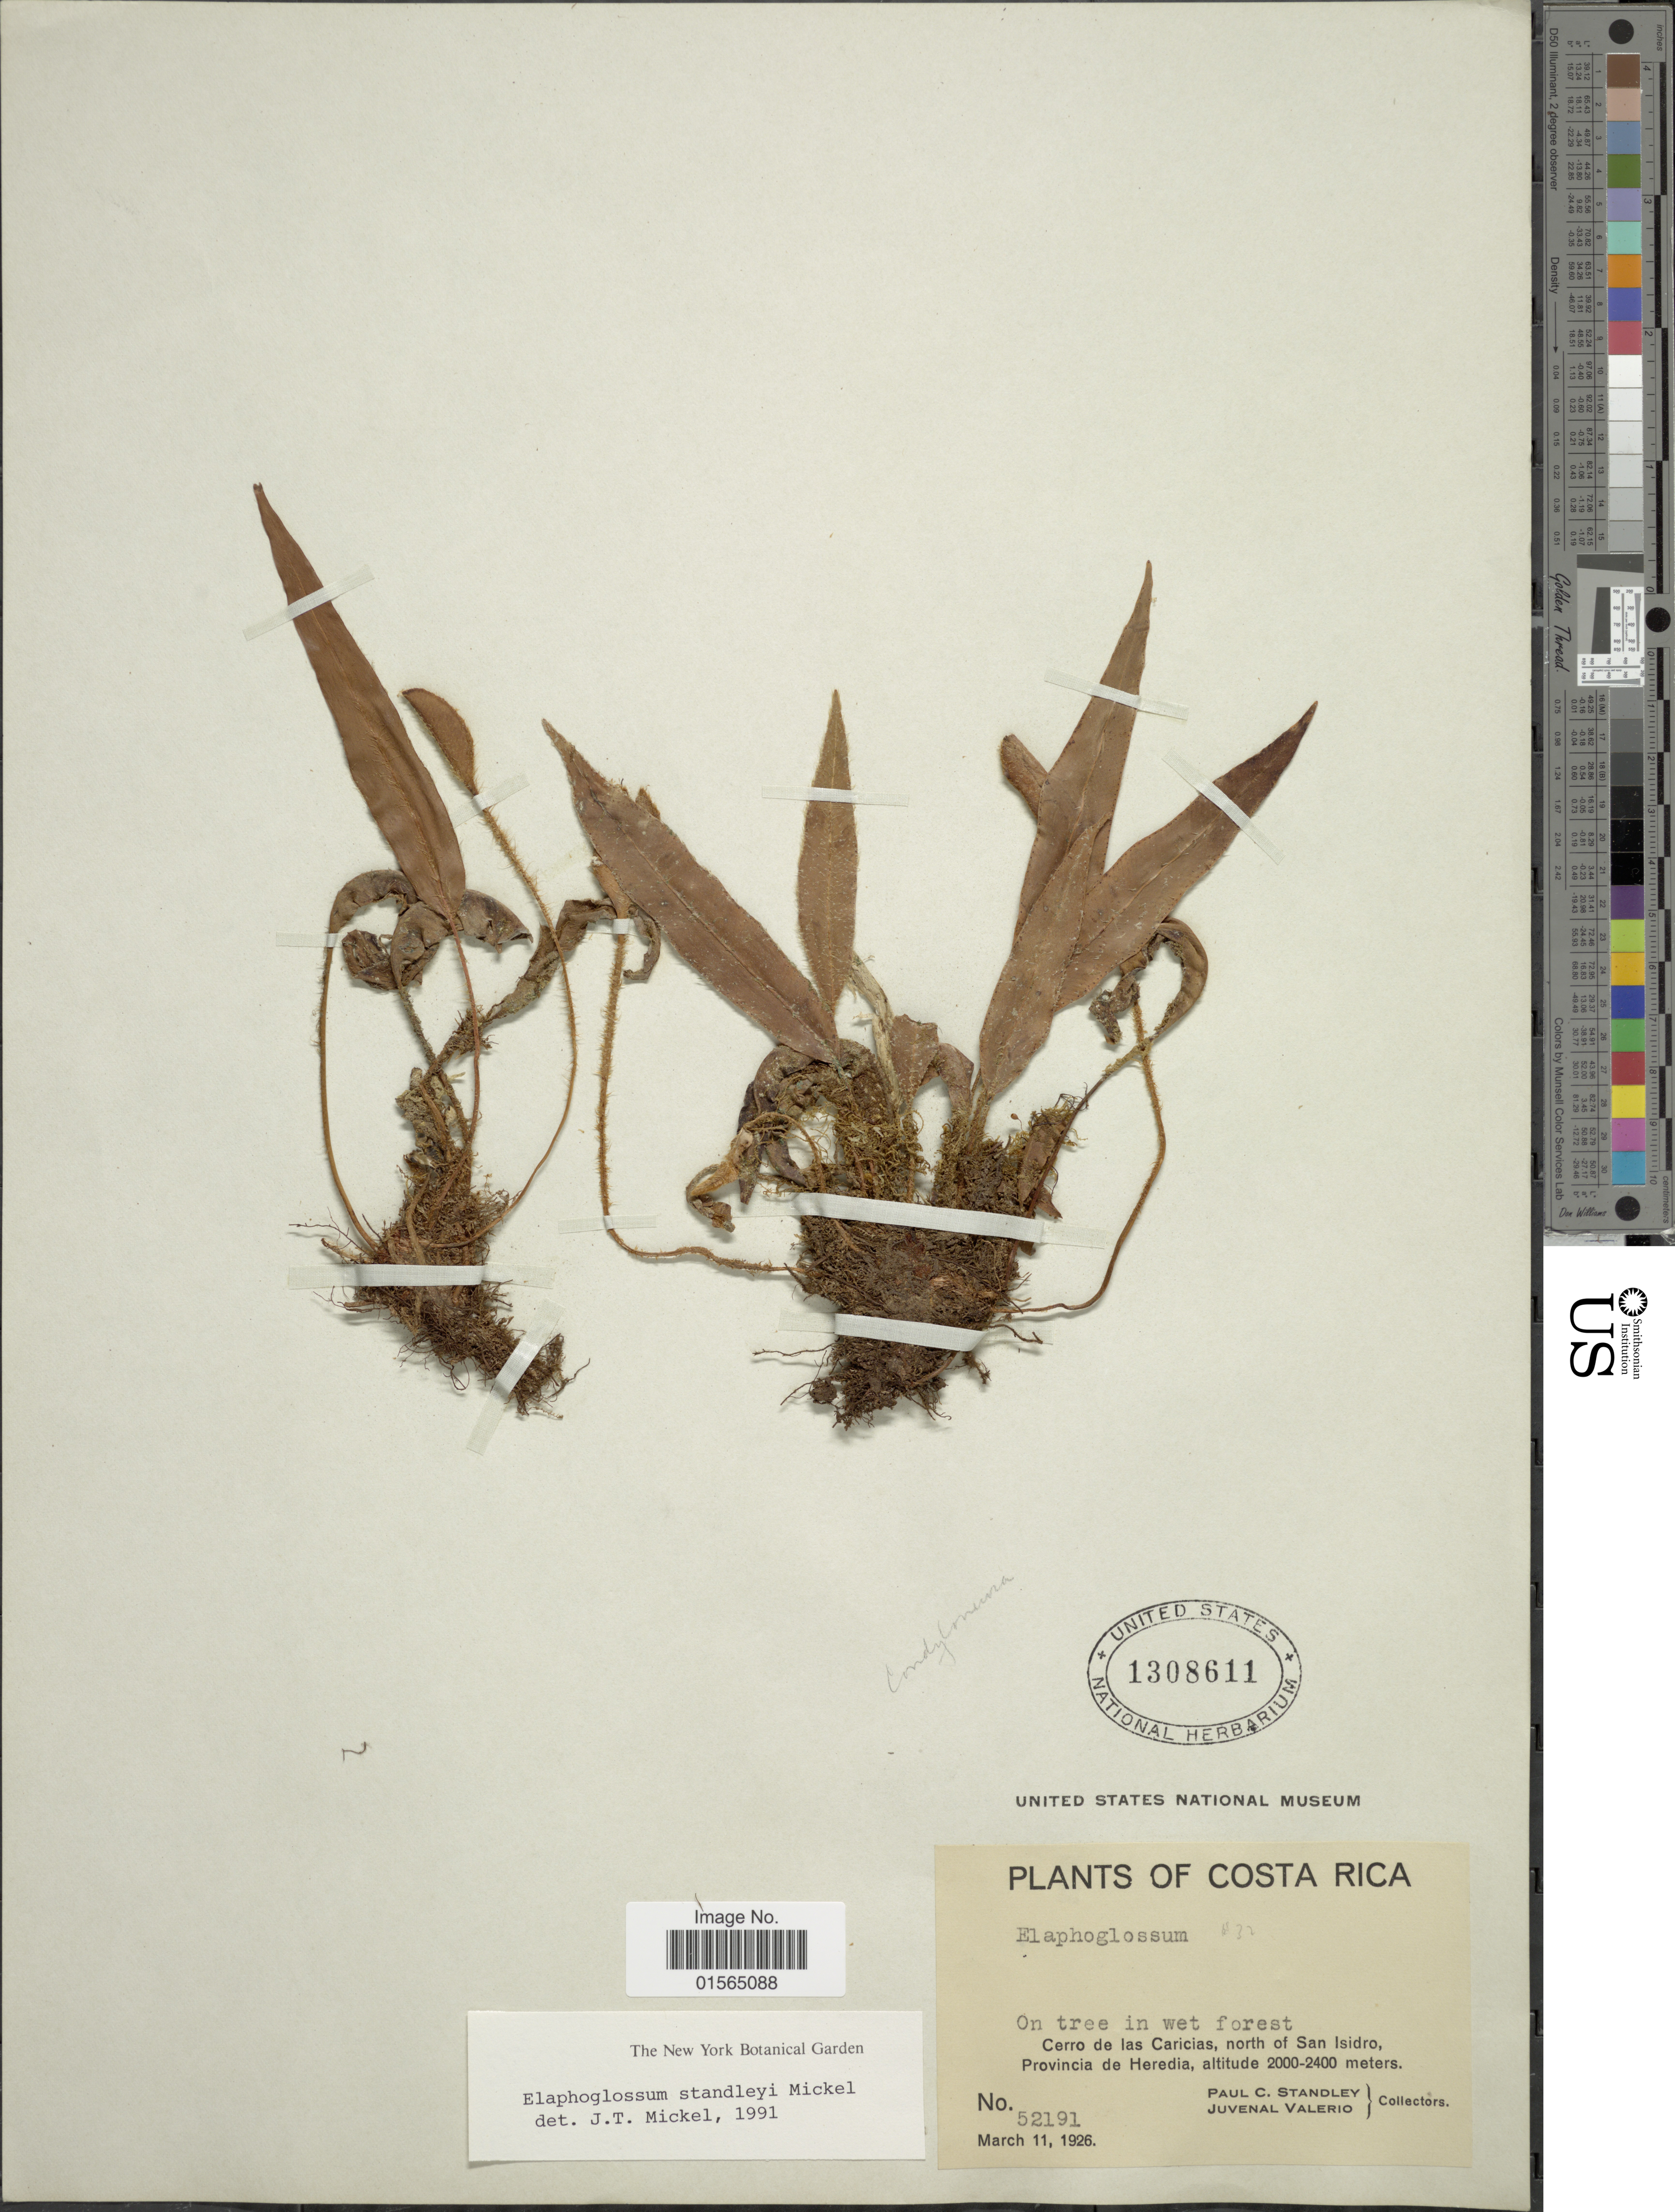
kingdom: Plantae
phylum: Tracheophyta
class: Polypodiopsida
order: Polypodiales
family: Dryopteridaceae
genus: Elaphoglossum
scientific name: Elaphoglossum standleyi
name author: Mickel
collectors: P. C. Standley & J. Valerio R.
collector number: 52191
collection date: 1926-03-11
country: Costa Rica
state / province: Heredia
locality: Cerro de las Caricias, north of San Isidro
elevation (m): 2000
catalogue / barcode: US 1308611